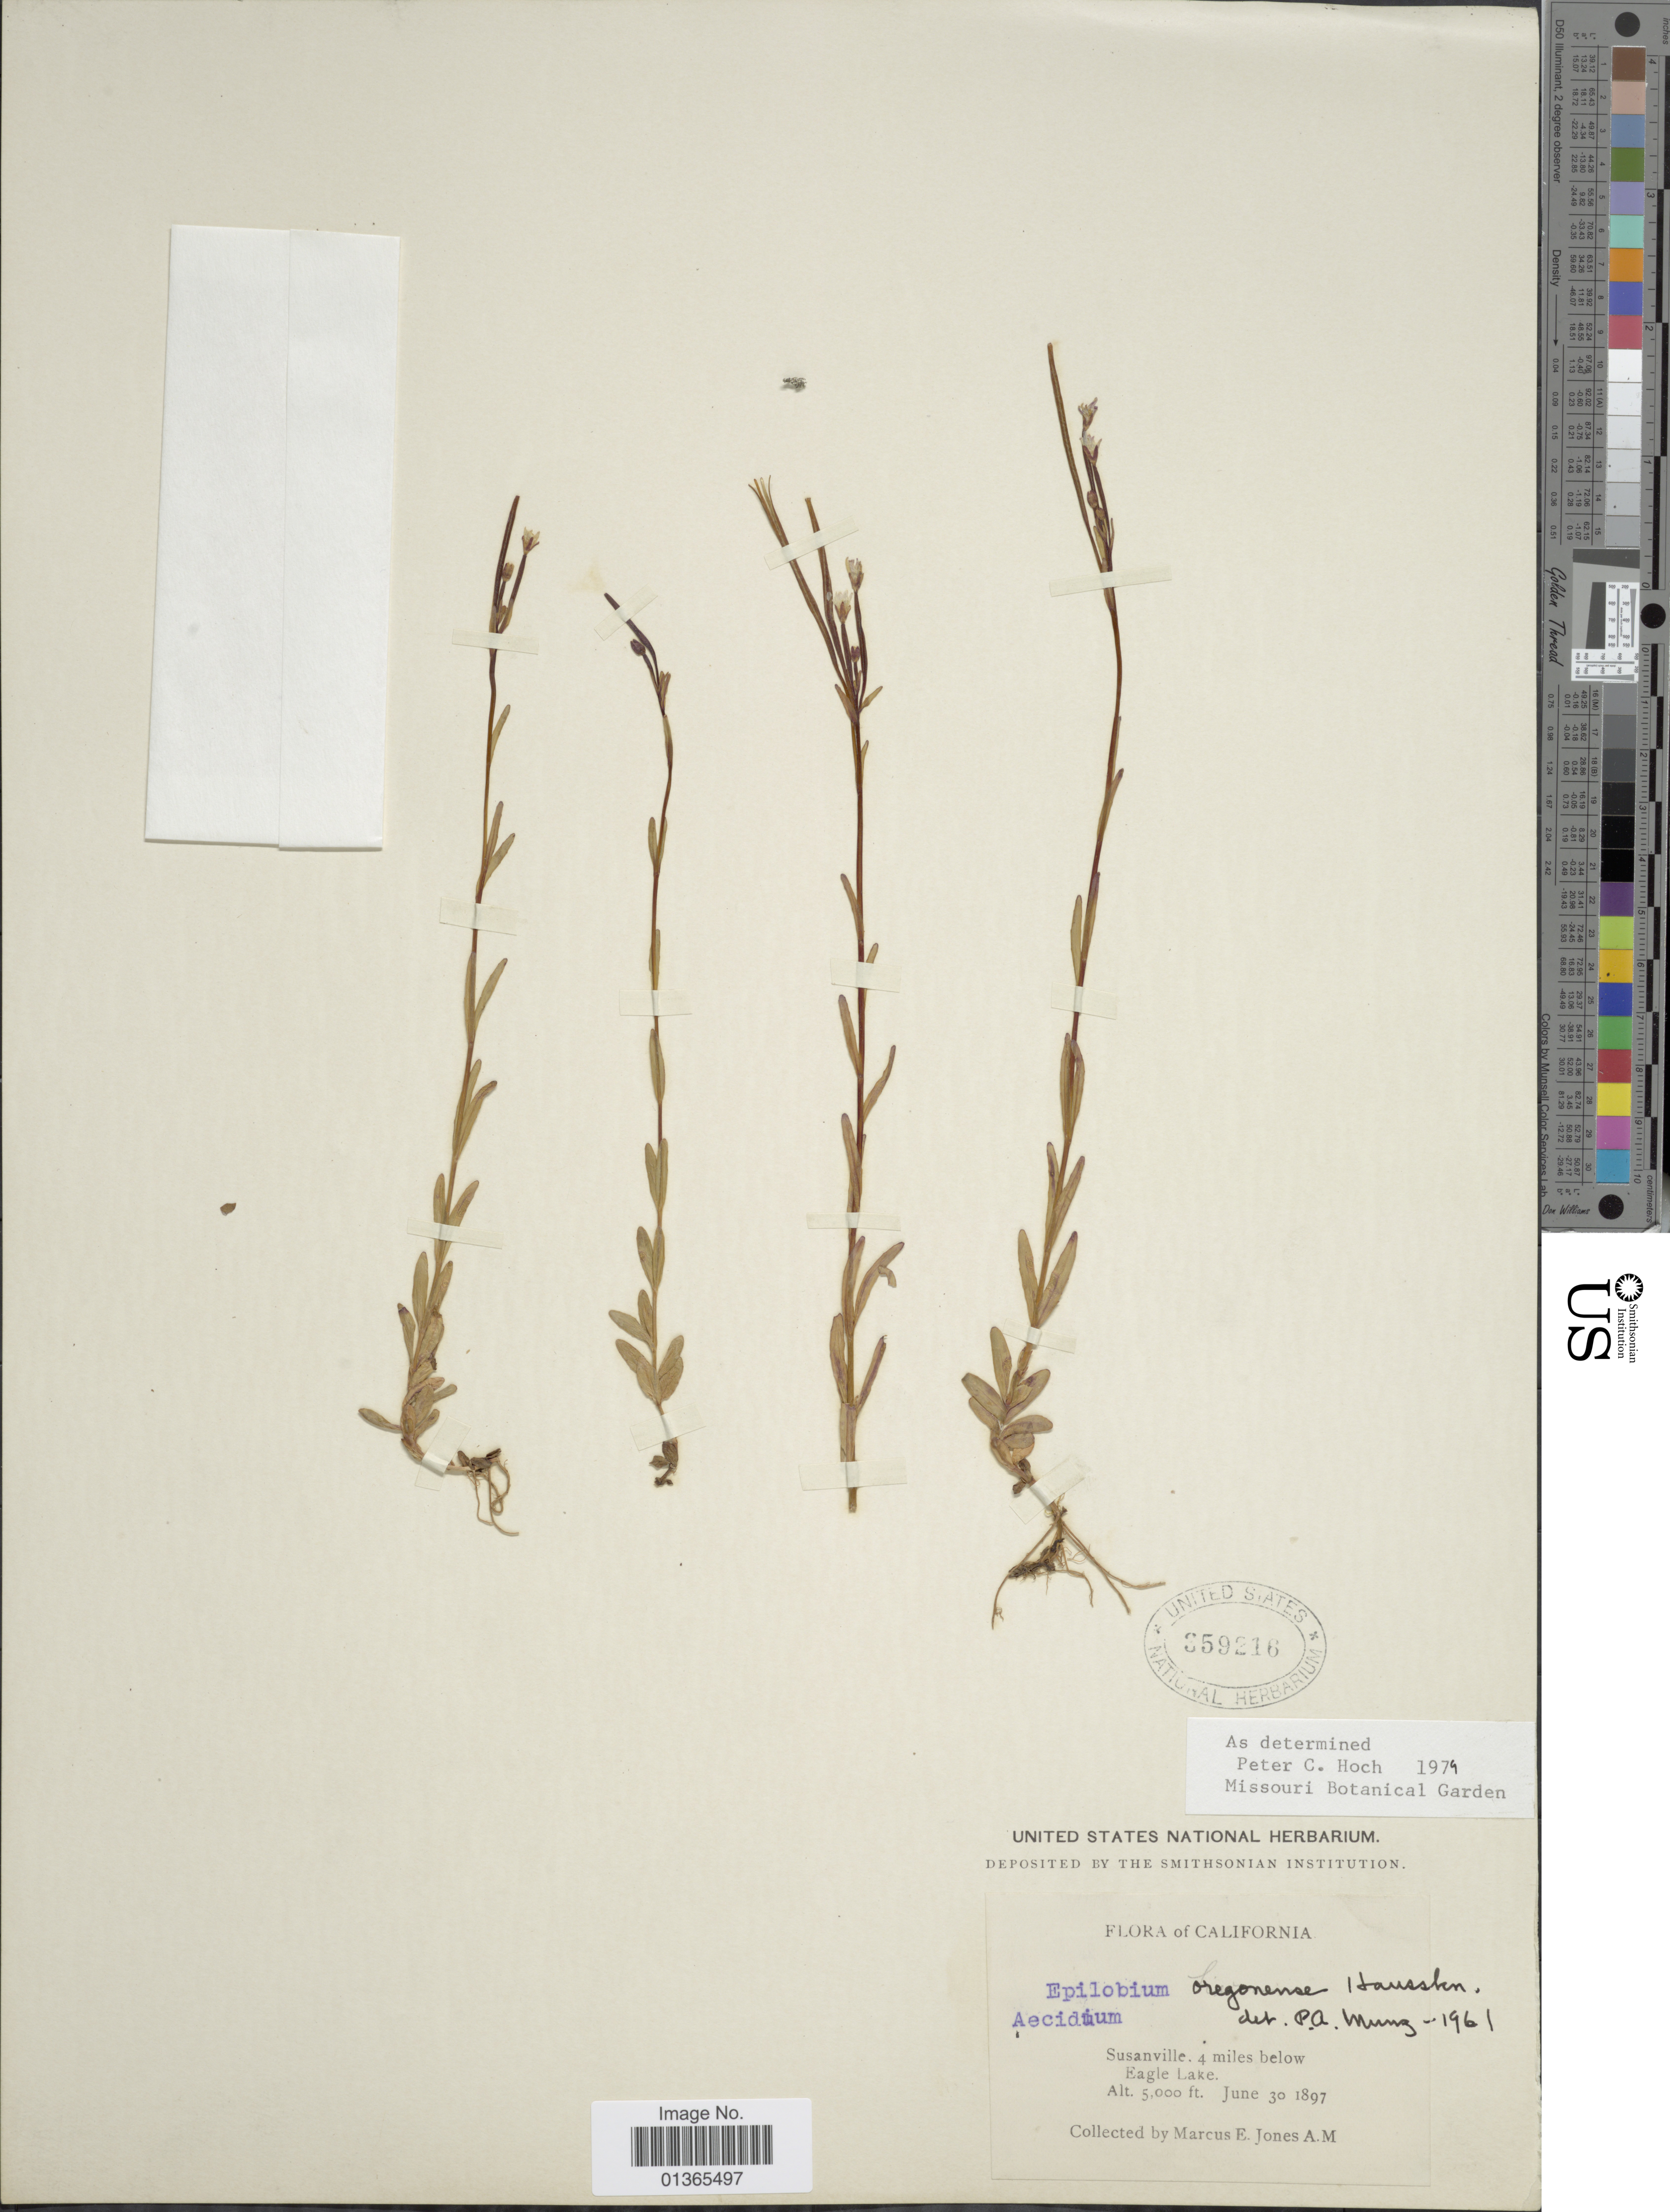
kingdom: Plantae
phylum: Tracheophyta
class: Magnoliopsida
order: Myrtales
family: Onagraceae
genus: Epilobium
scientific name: Epilobium oregonense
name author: Hausskn.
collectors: M. E. Jones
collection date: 1897-06-30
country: United States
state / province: California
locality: Susanville, 4 miles below Eagle Lake.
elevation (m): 1524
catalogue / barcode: US 359216